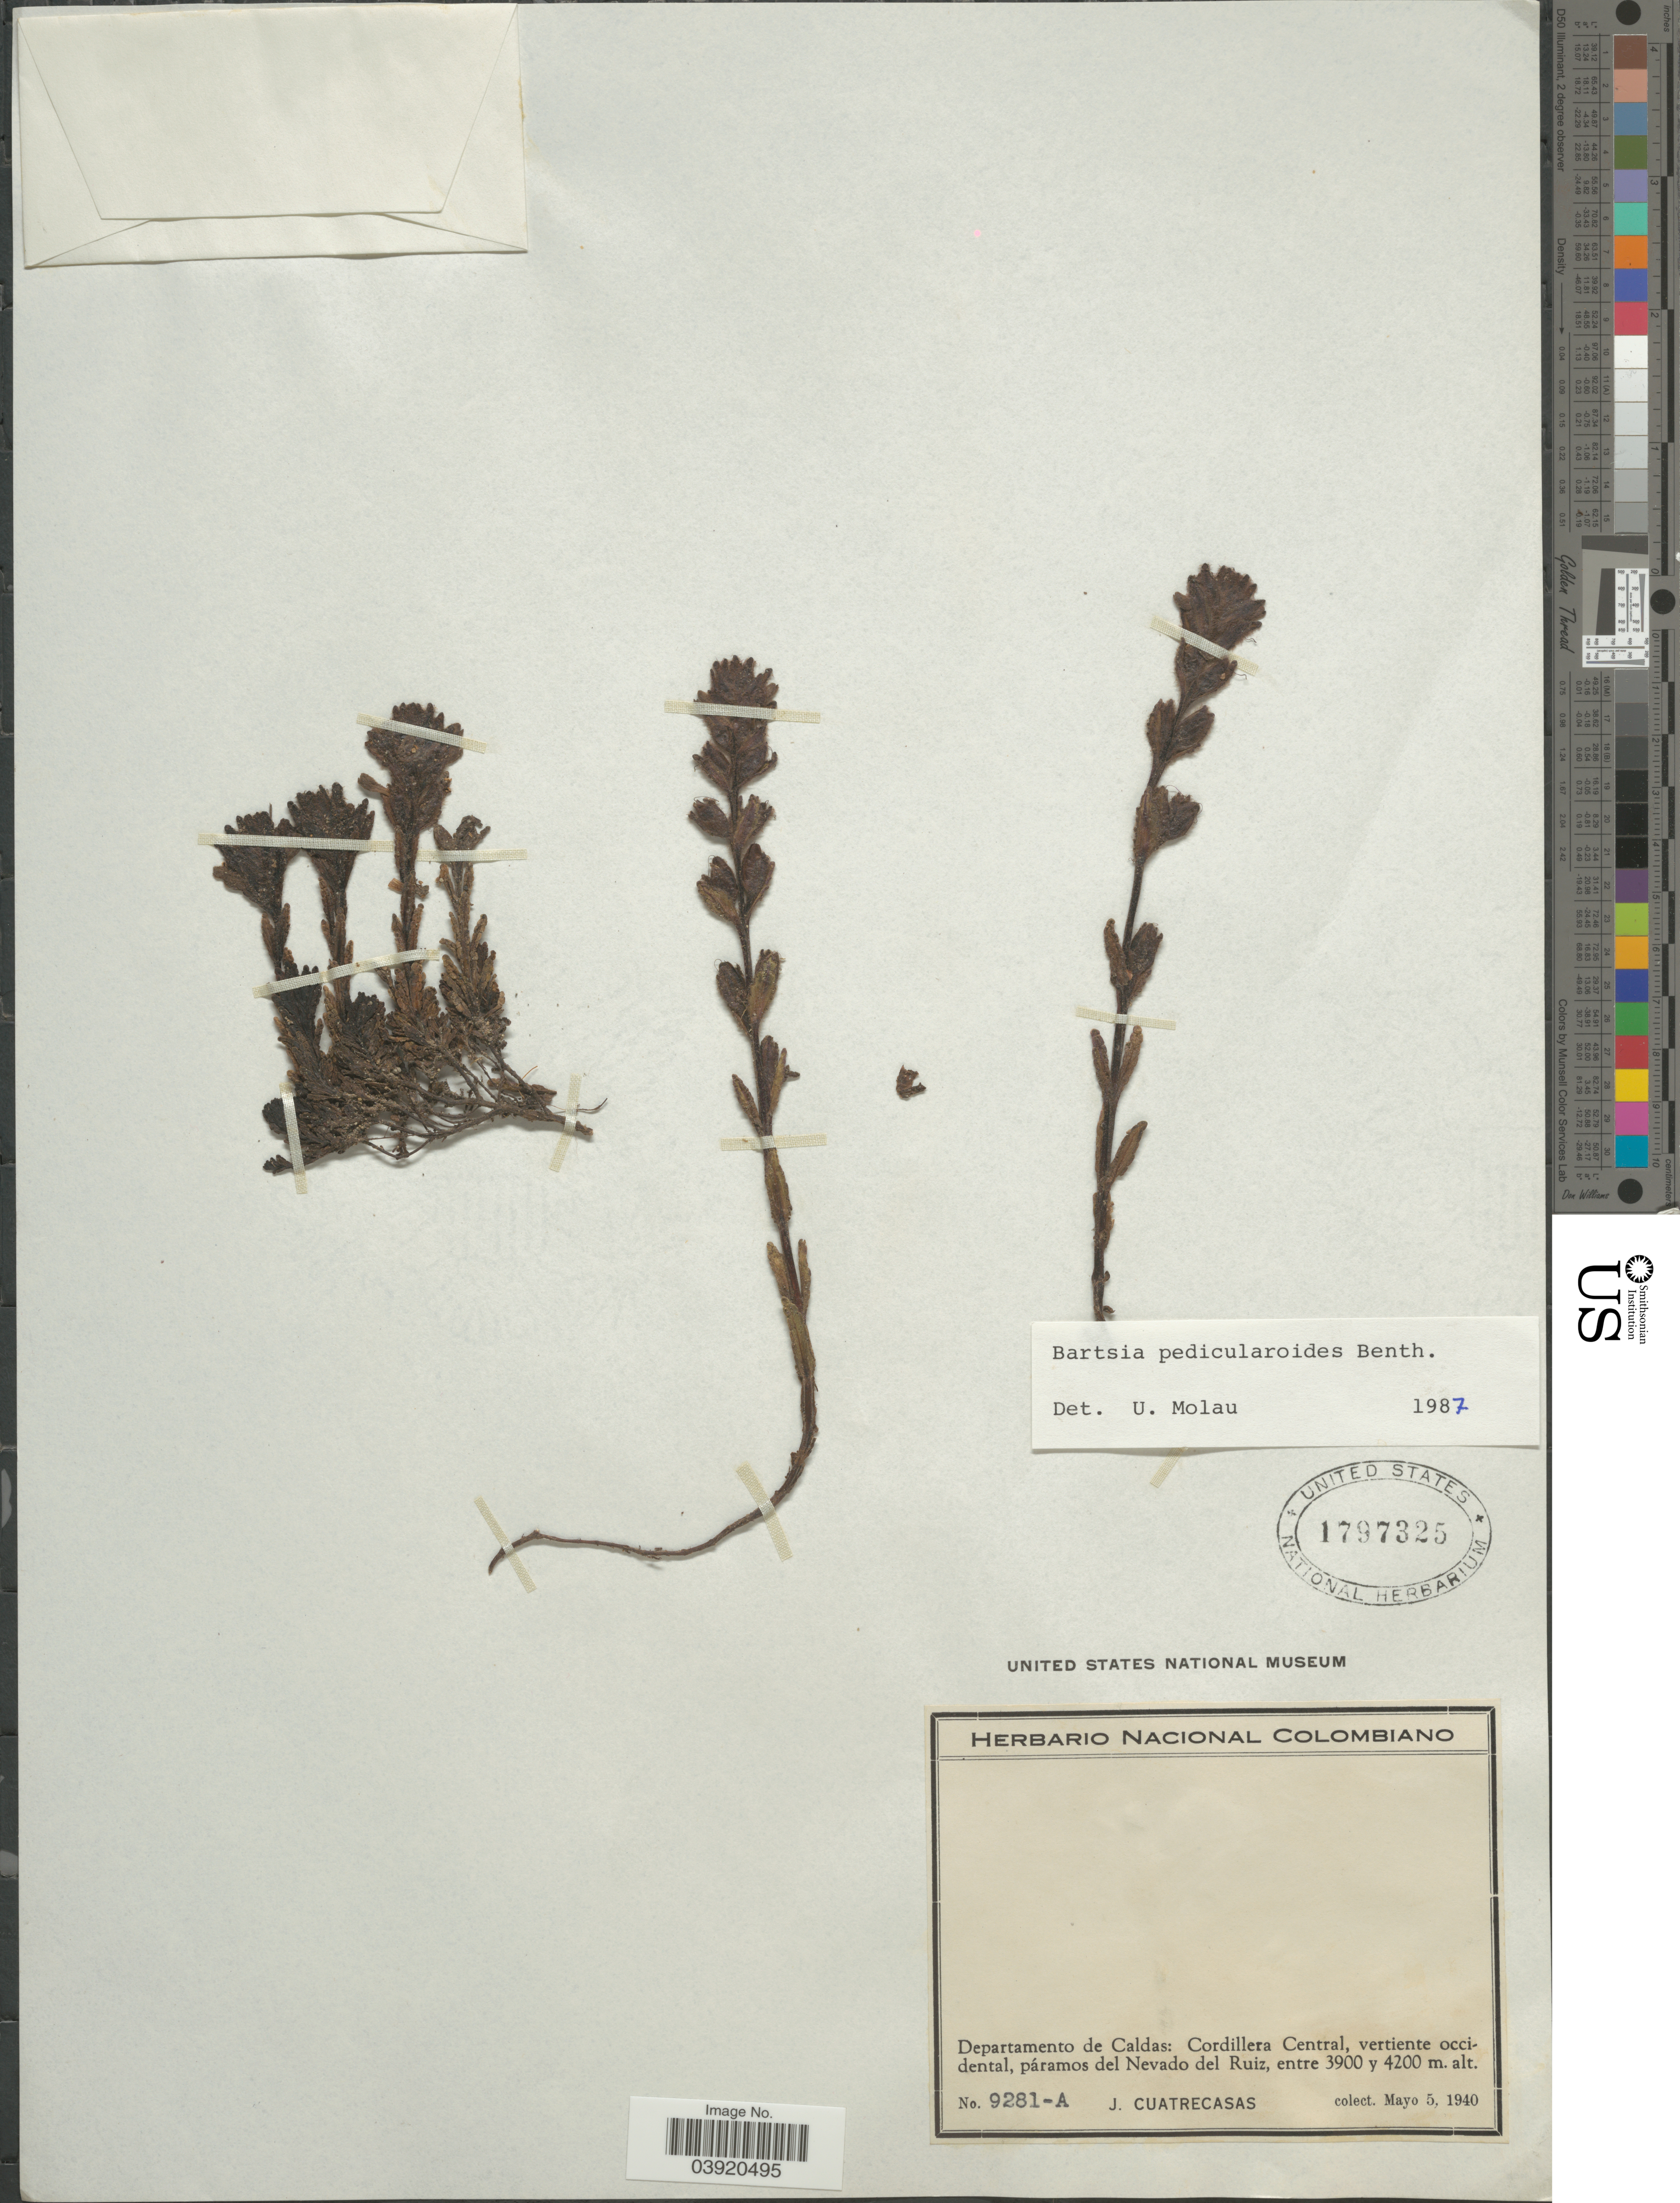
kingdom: Plantae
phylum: Tracheophyta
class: Magnoliopsida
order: Lamiales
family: Orobanchaceae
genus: Bartsia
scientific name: Bartsia pedicularoides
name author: Benth.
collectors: J. Cuatrecasas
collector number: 9281-A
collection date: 1940-05-05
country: Colombia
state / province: Caldas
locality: Departamento de Caldas: Cordillera Central, vertiente occidental, páramos del Nevado del Ruiz.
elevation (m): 3900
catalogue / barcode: US 1797325